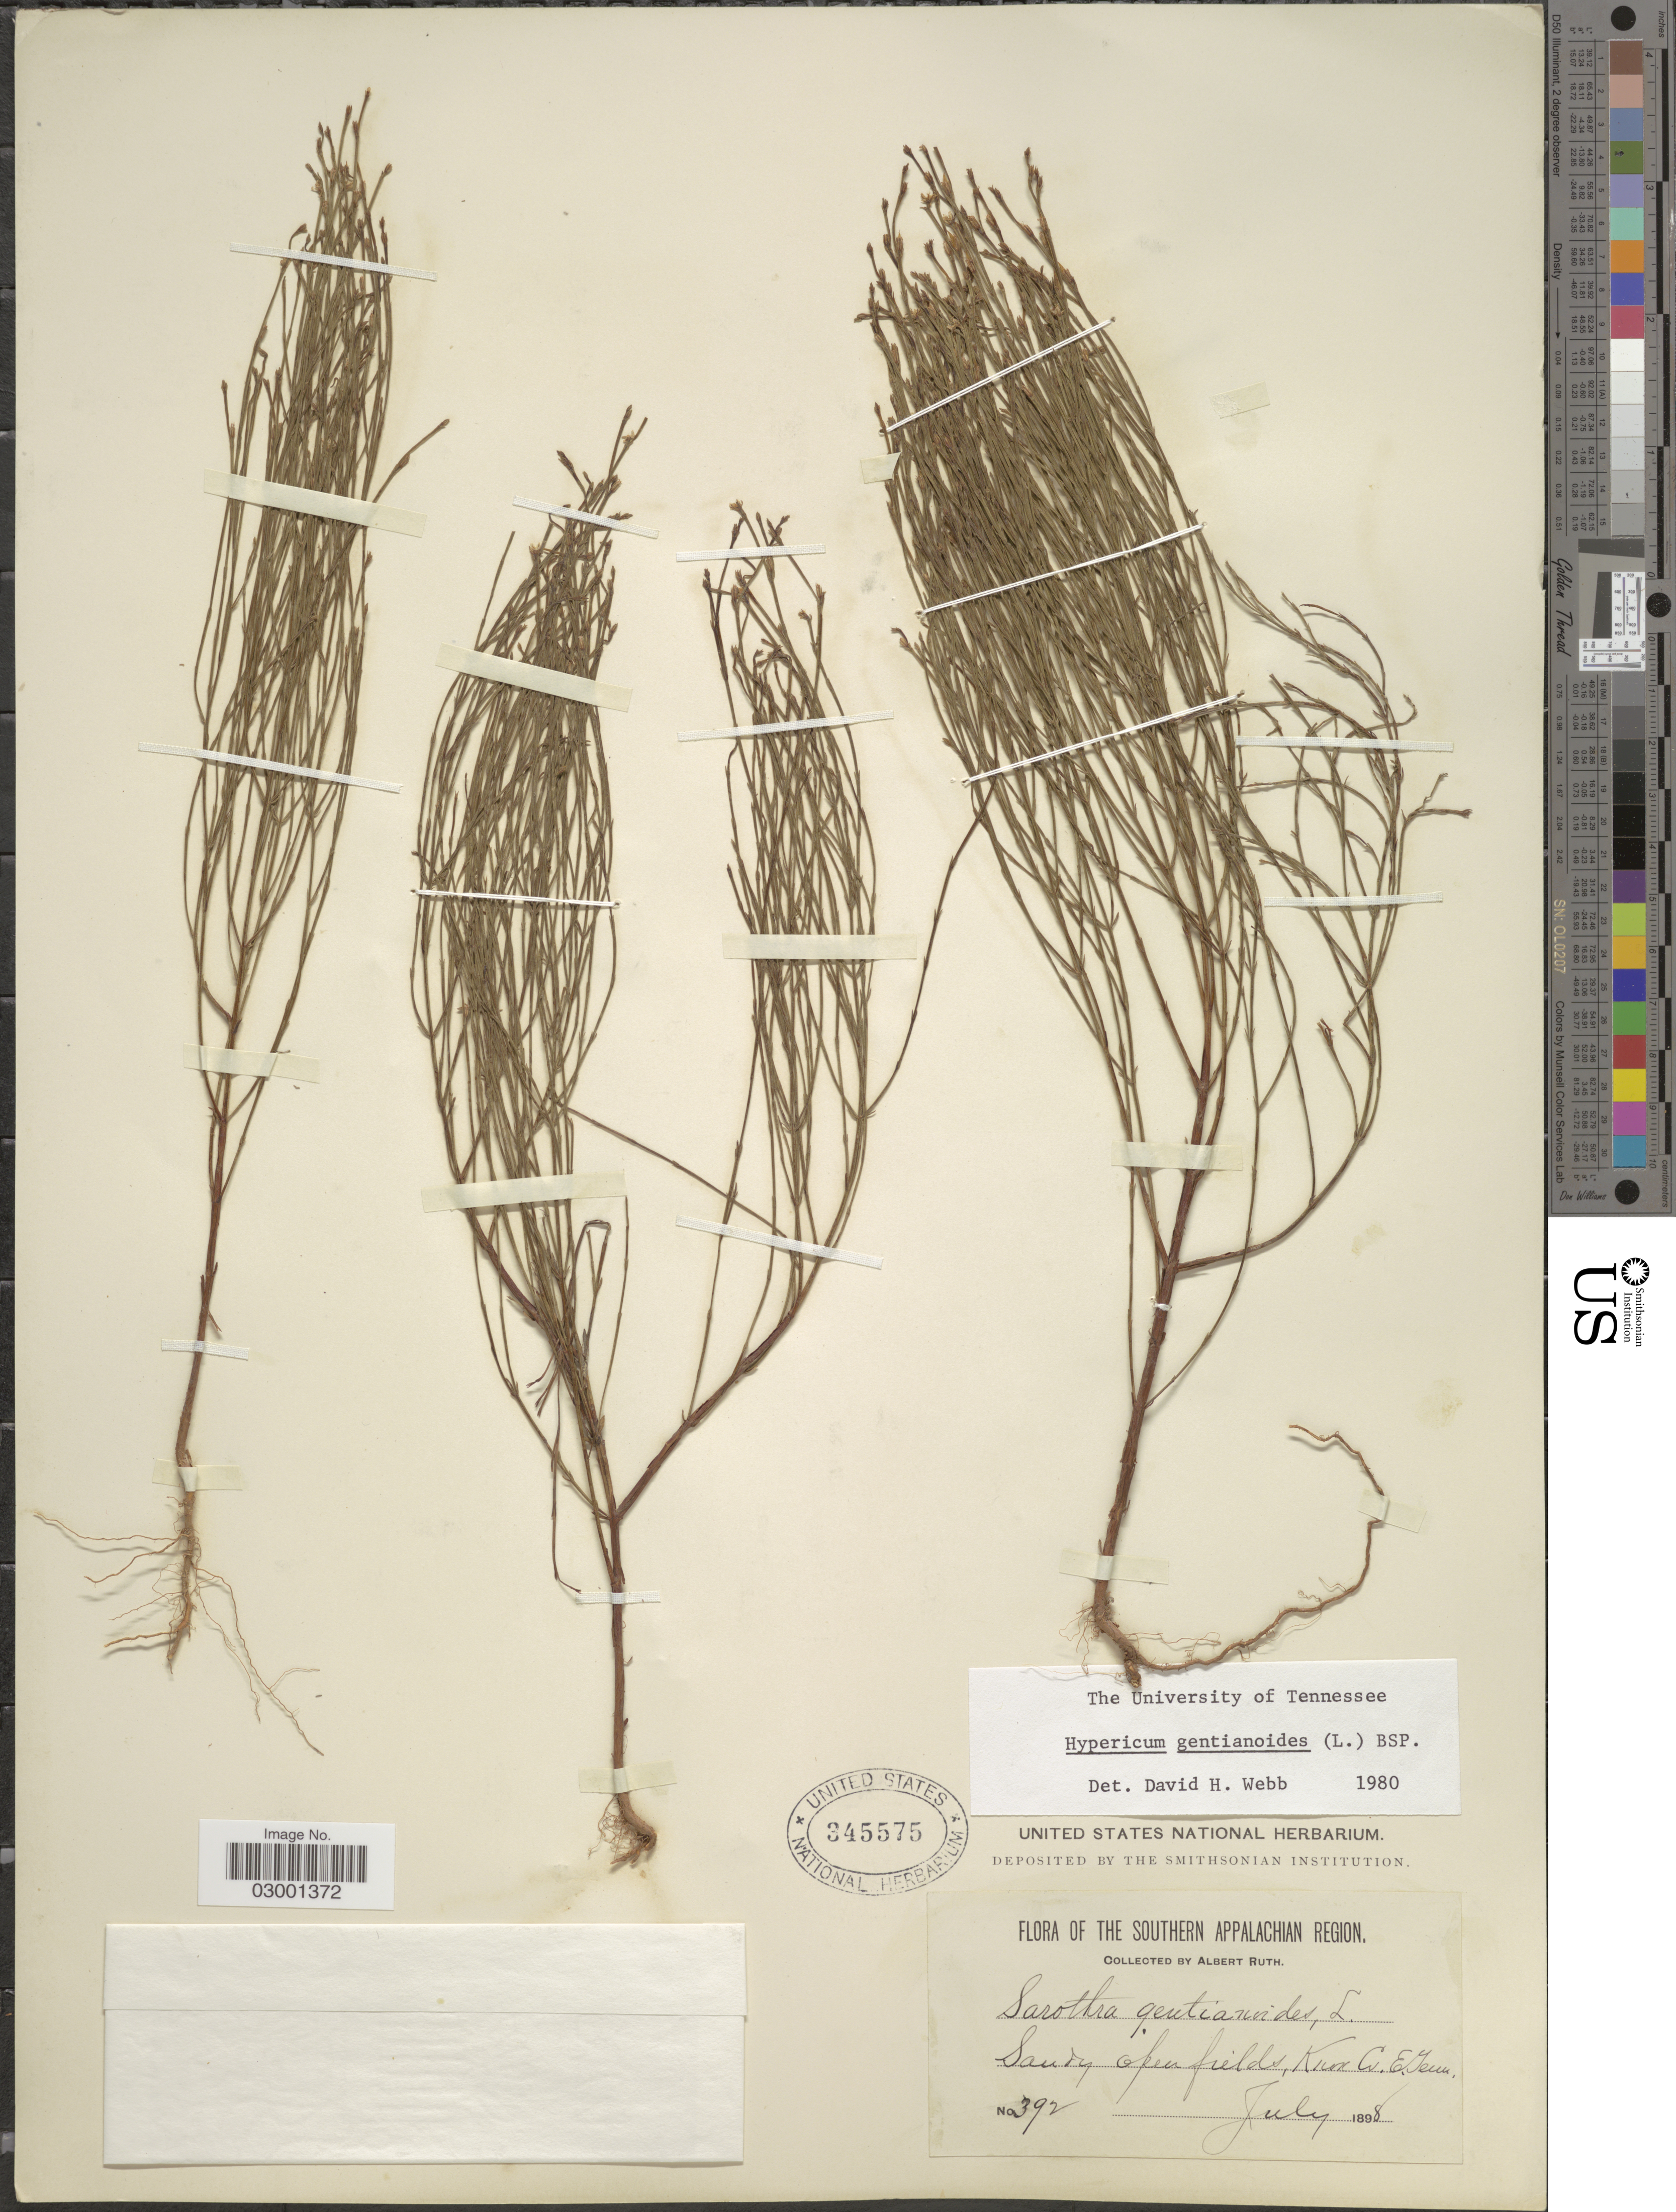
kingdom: Plantae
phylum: Tracheophyta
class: Magnoliopsida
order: Malpighiales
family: Hypericaceae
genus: Hypericum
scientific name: Hypericum gentianoides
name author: (L.) Britton, Stearns & Poggenb.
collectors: A. Ruth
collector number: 392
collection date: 1898-07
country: United States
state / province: Tennessee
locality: The Southern Appalachian Region. Sandy open fields, Knox Co., E. Tenn.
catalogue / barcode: US 345575